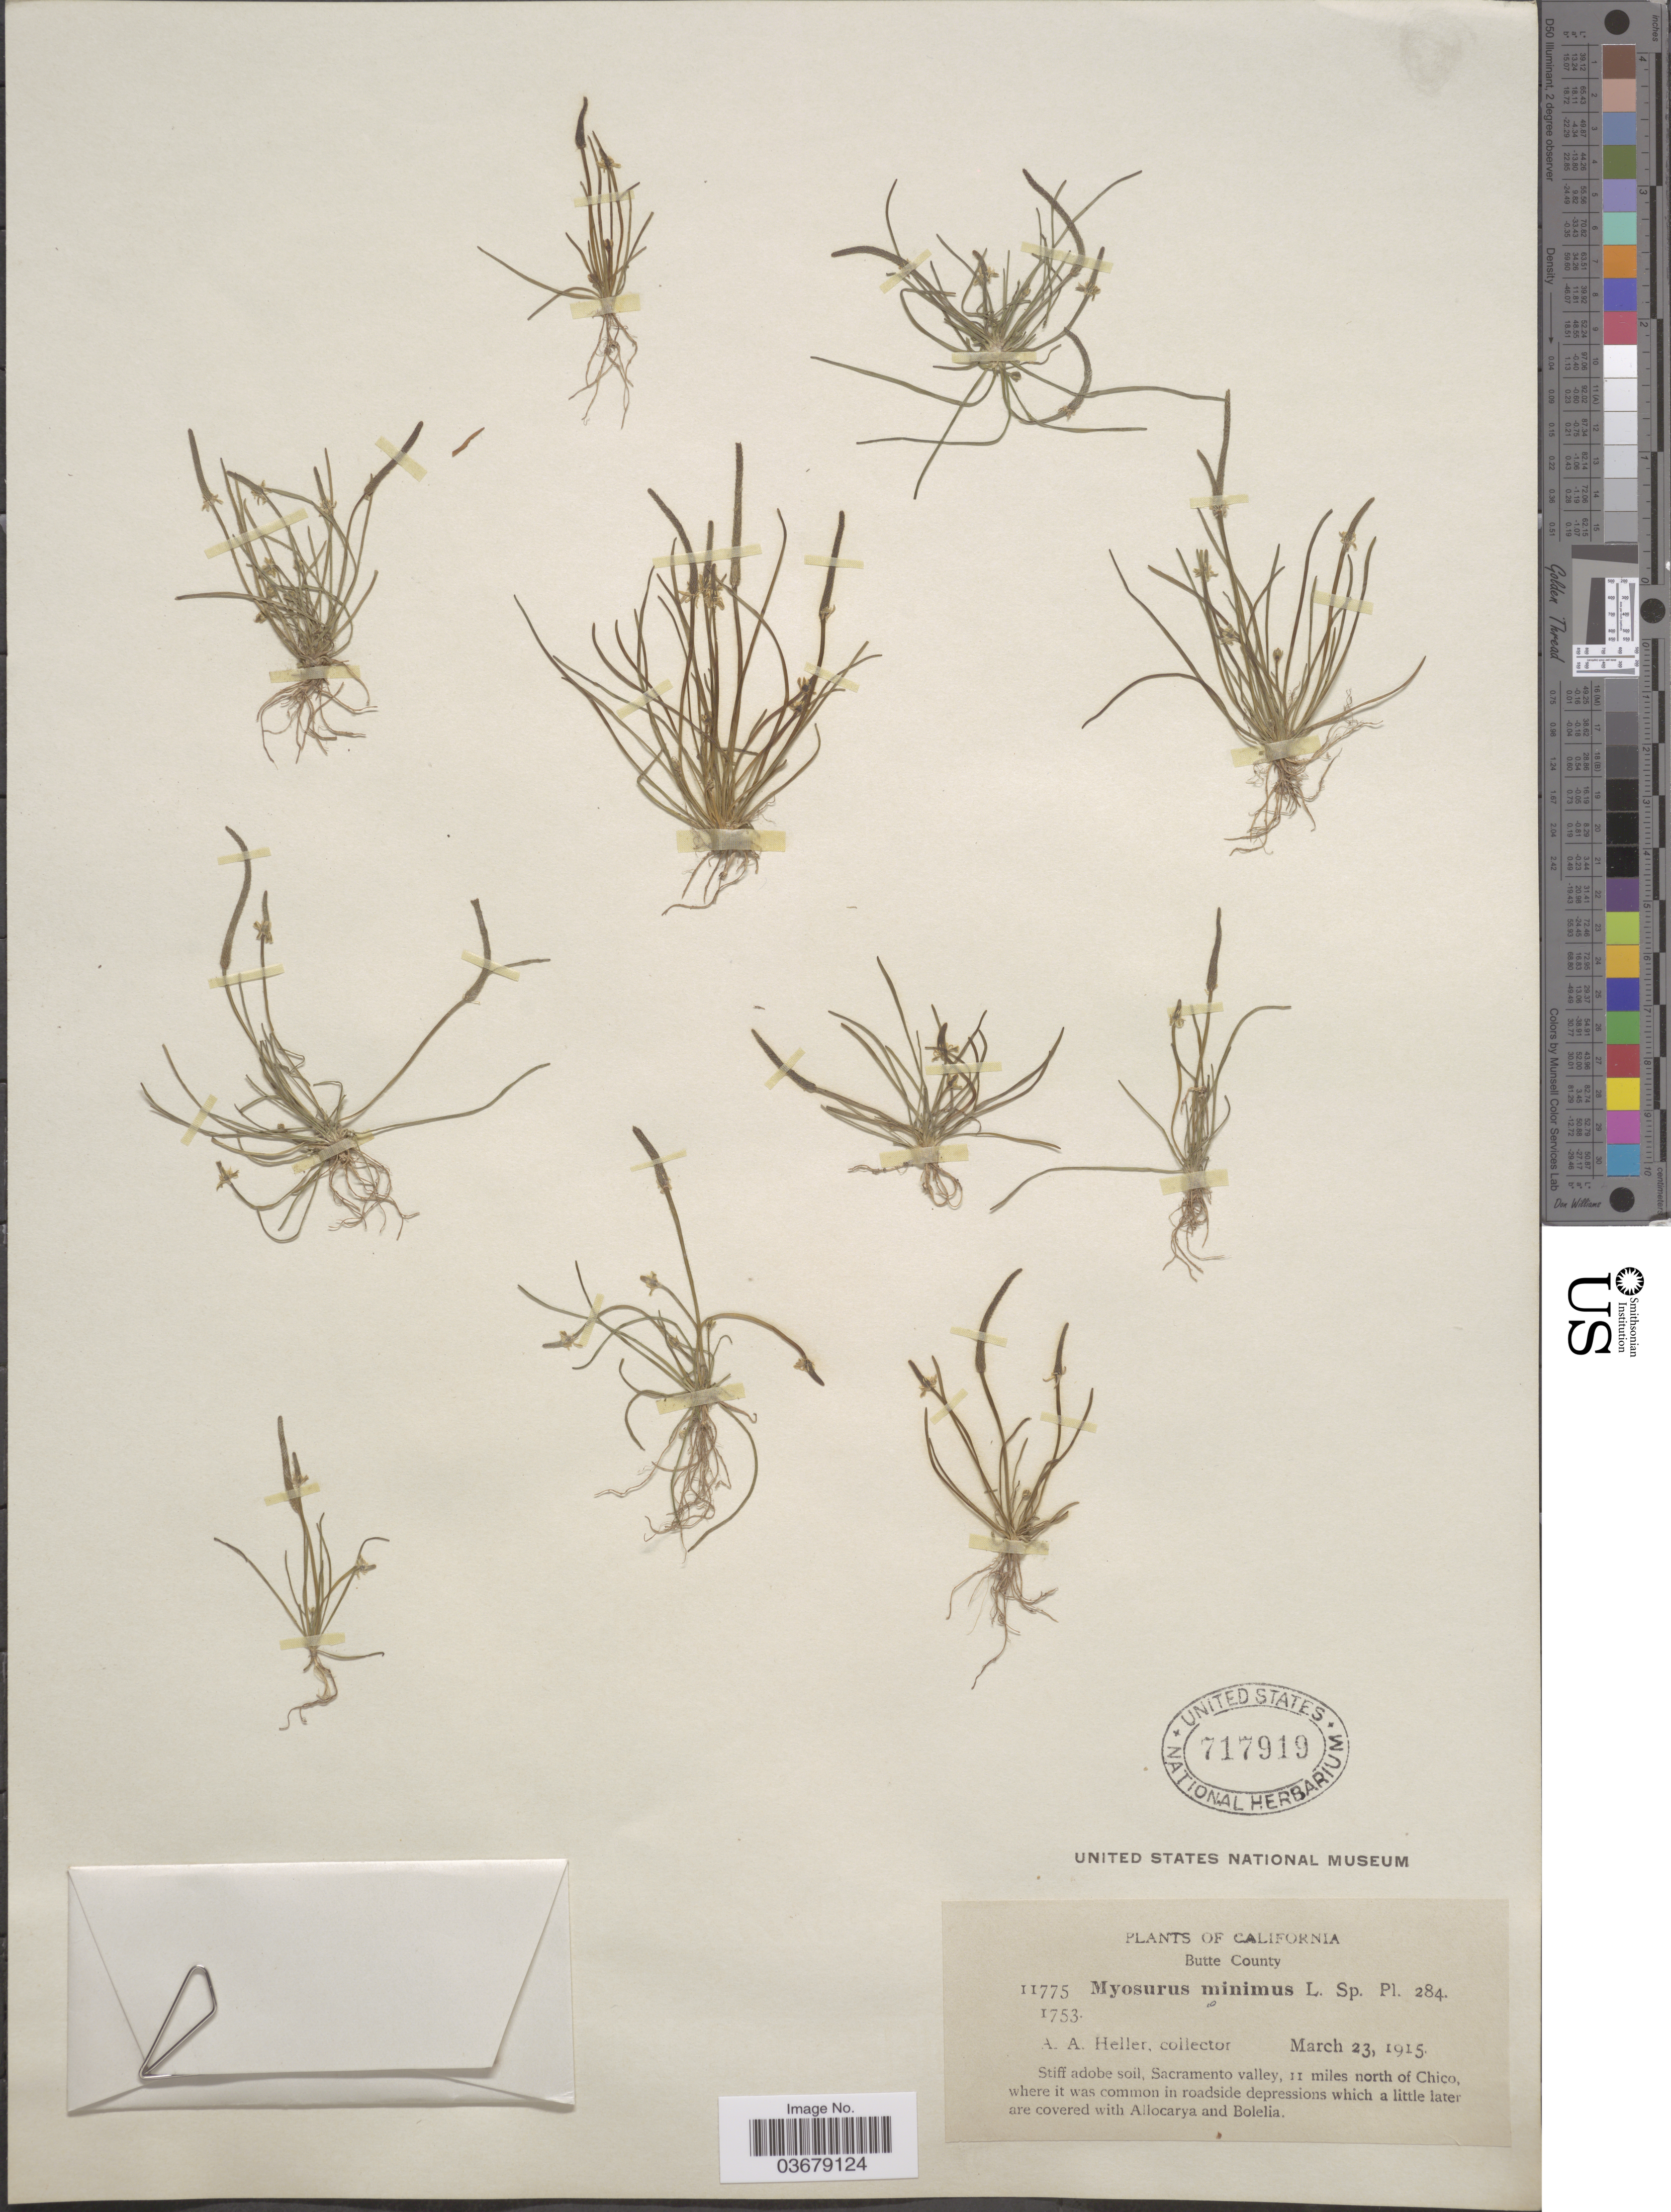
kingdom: Plantae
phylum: Tracheophyta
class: Magnoliopsida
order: Ranunculales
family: Ranunculaceae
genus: Myosurus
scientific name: Myosurus minimus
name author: L.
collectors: A. A. Heller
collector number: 11775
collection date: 1915-03-23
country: United States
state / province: California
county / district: Butte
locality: Butte County, Sacramento valley, 11 miles north of Chico.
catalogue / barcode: US 717919